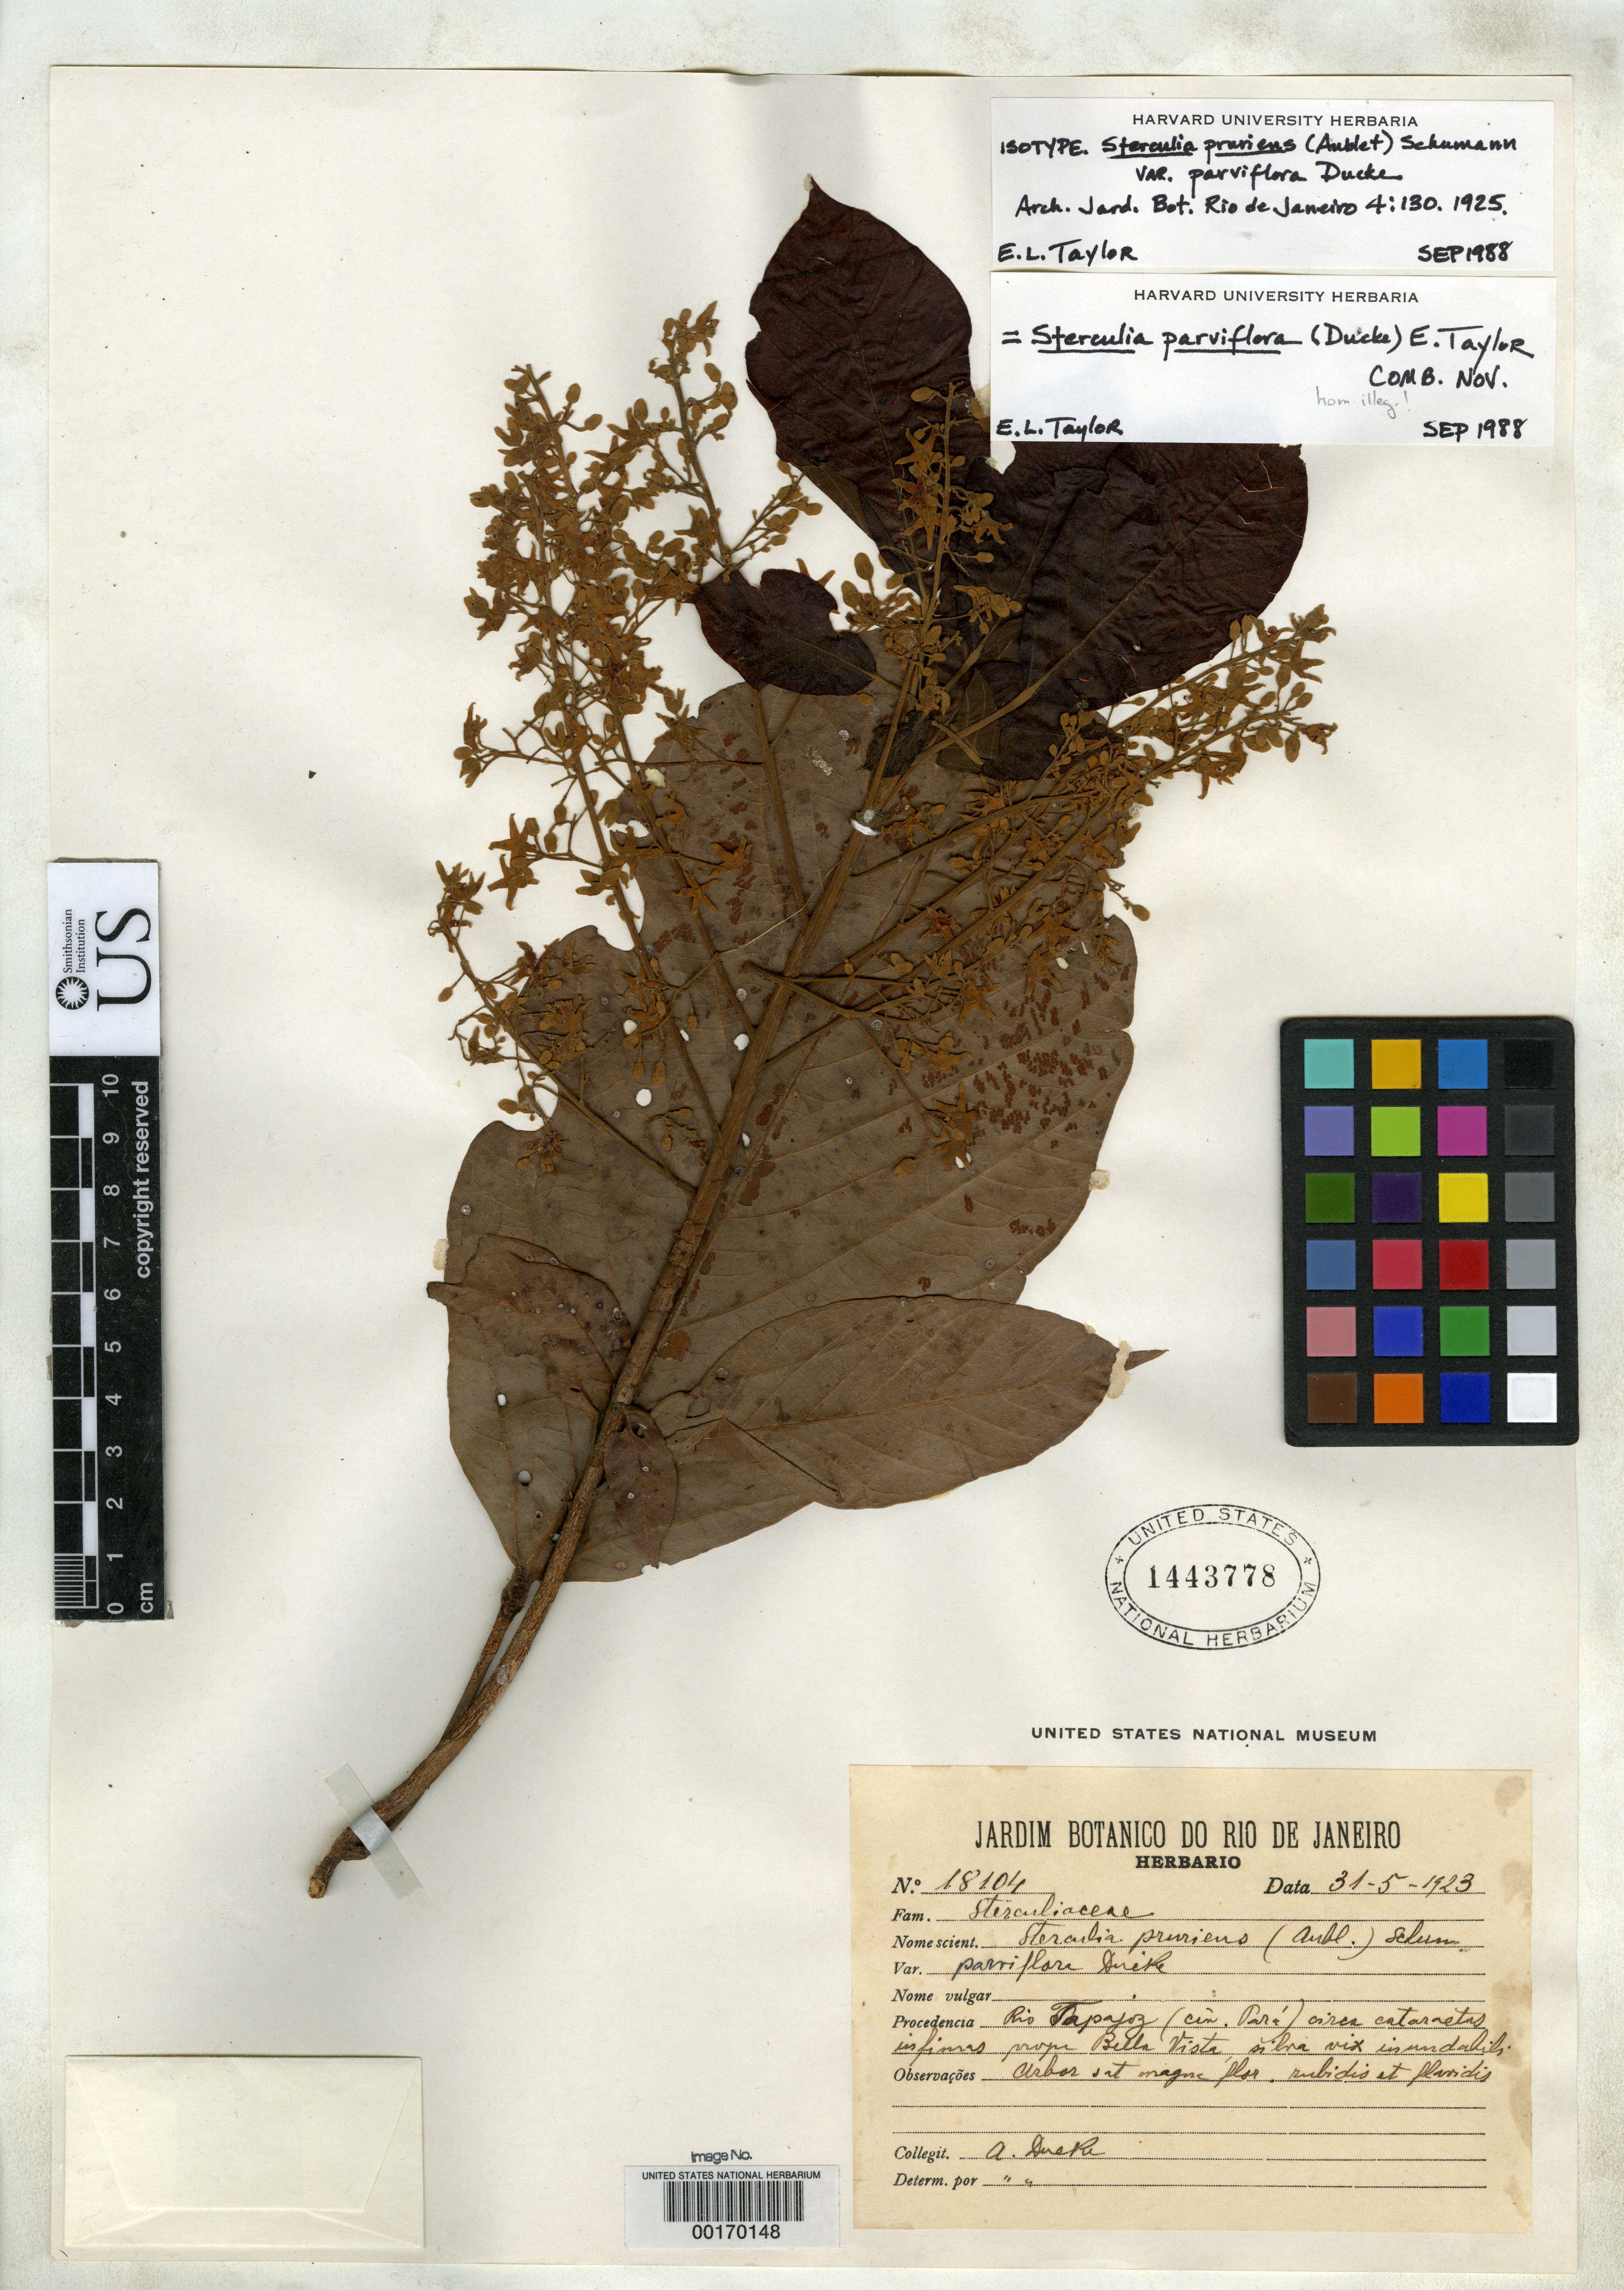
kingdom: Plantae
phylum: Tracheophyta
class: Magnoliopsida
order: Malvales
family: Malvaceae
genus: Sterculia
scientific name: Sterculia pruriens var. parviflora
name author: Ducke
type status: Isotype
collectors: A. Ducke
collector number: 18104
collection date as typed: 31 May 1923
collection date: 1923-05-31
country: Brazil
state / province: Pará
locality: Rio Tapajoz, near Bellavista.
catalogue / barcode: US 1443778